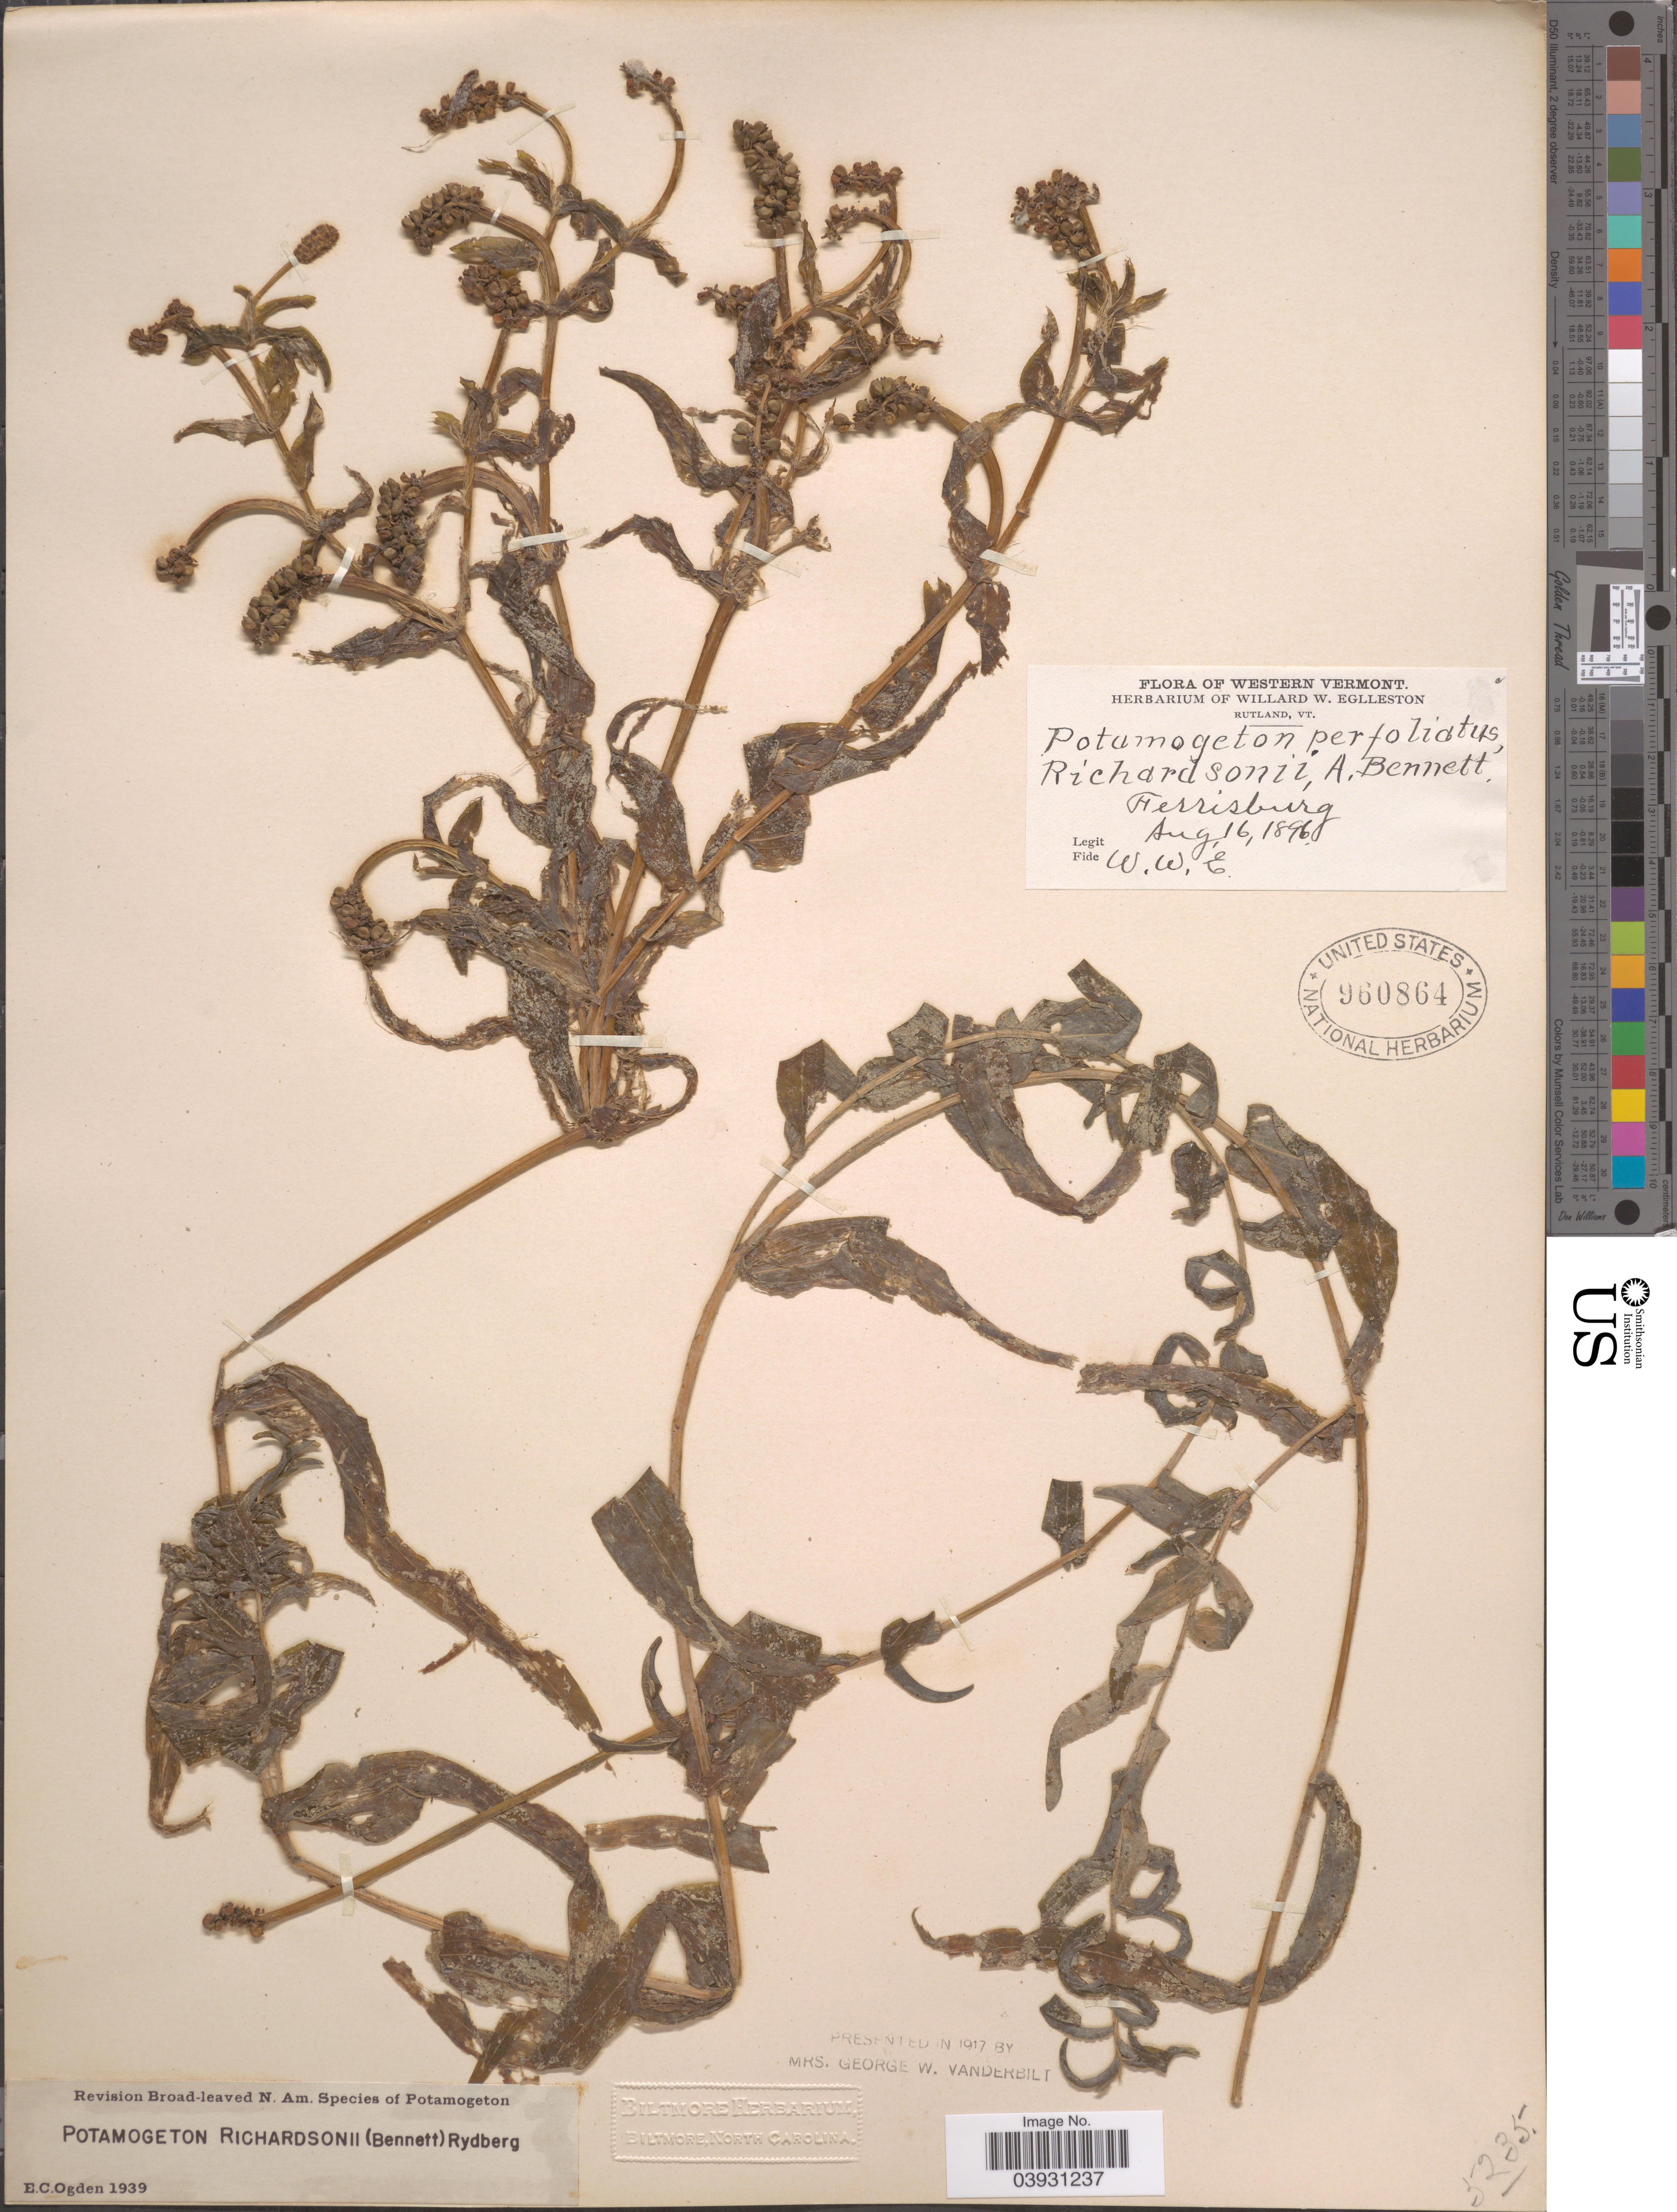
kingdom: Plantae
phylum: Tracheophyta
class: Liliopsida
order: Alismatales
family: Potamogetonaceae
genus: Potamogeton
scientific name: Potamogeton richardsonii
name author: (A.W. Benn.) Rydb.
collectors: W. Eglleston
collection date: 1896-08-16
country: United States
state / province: Vermont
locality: Western Vermont. Ferrisburg.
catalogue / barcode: US 960864